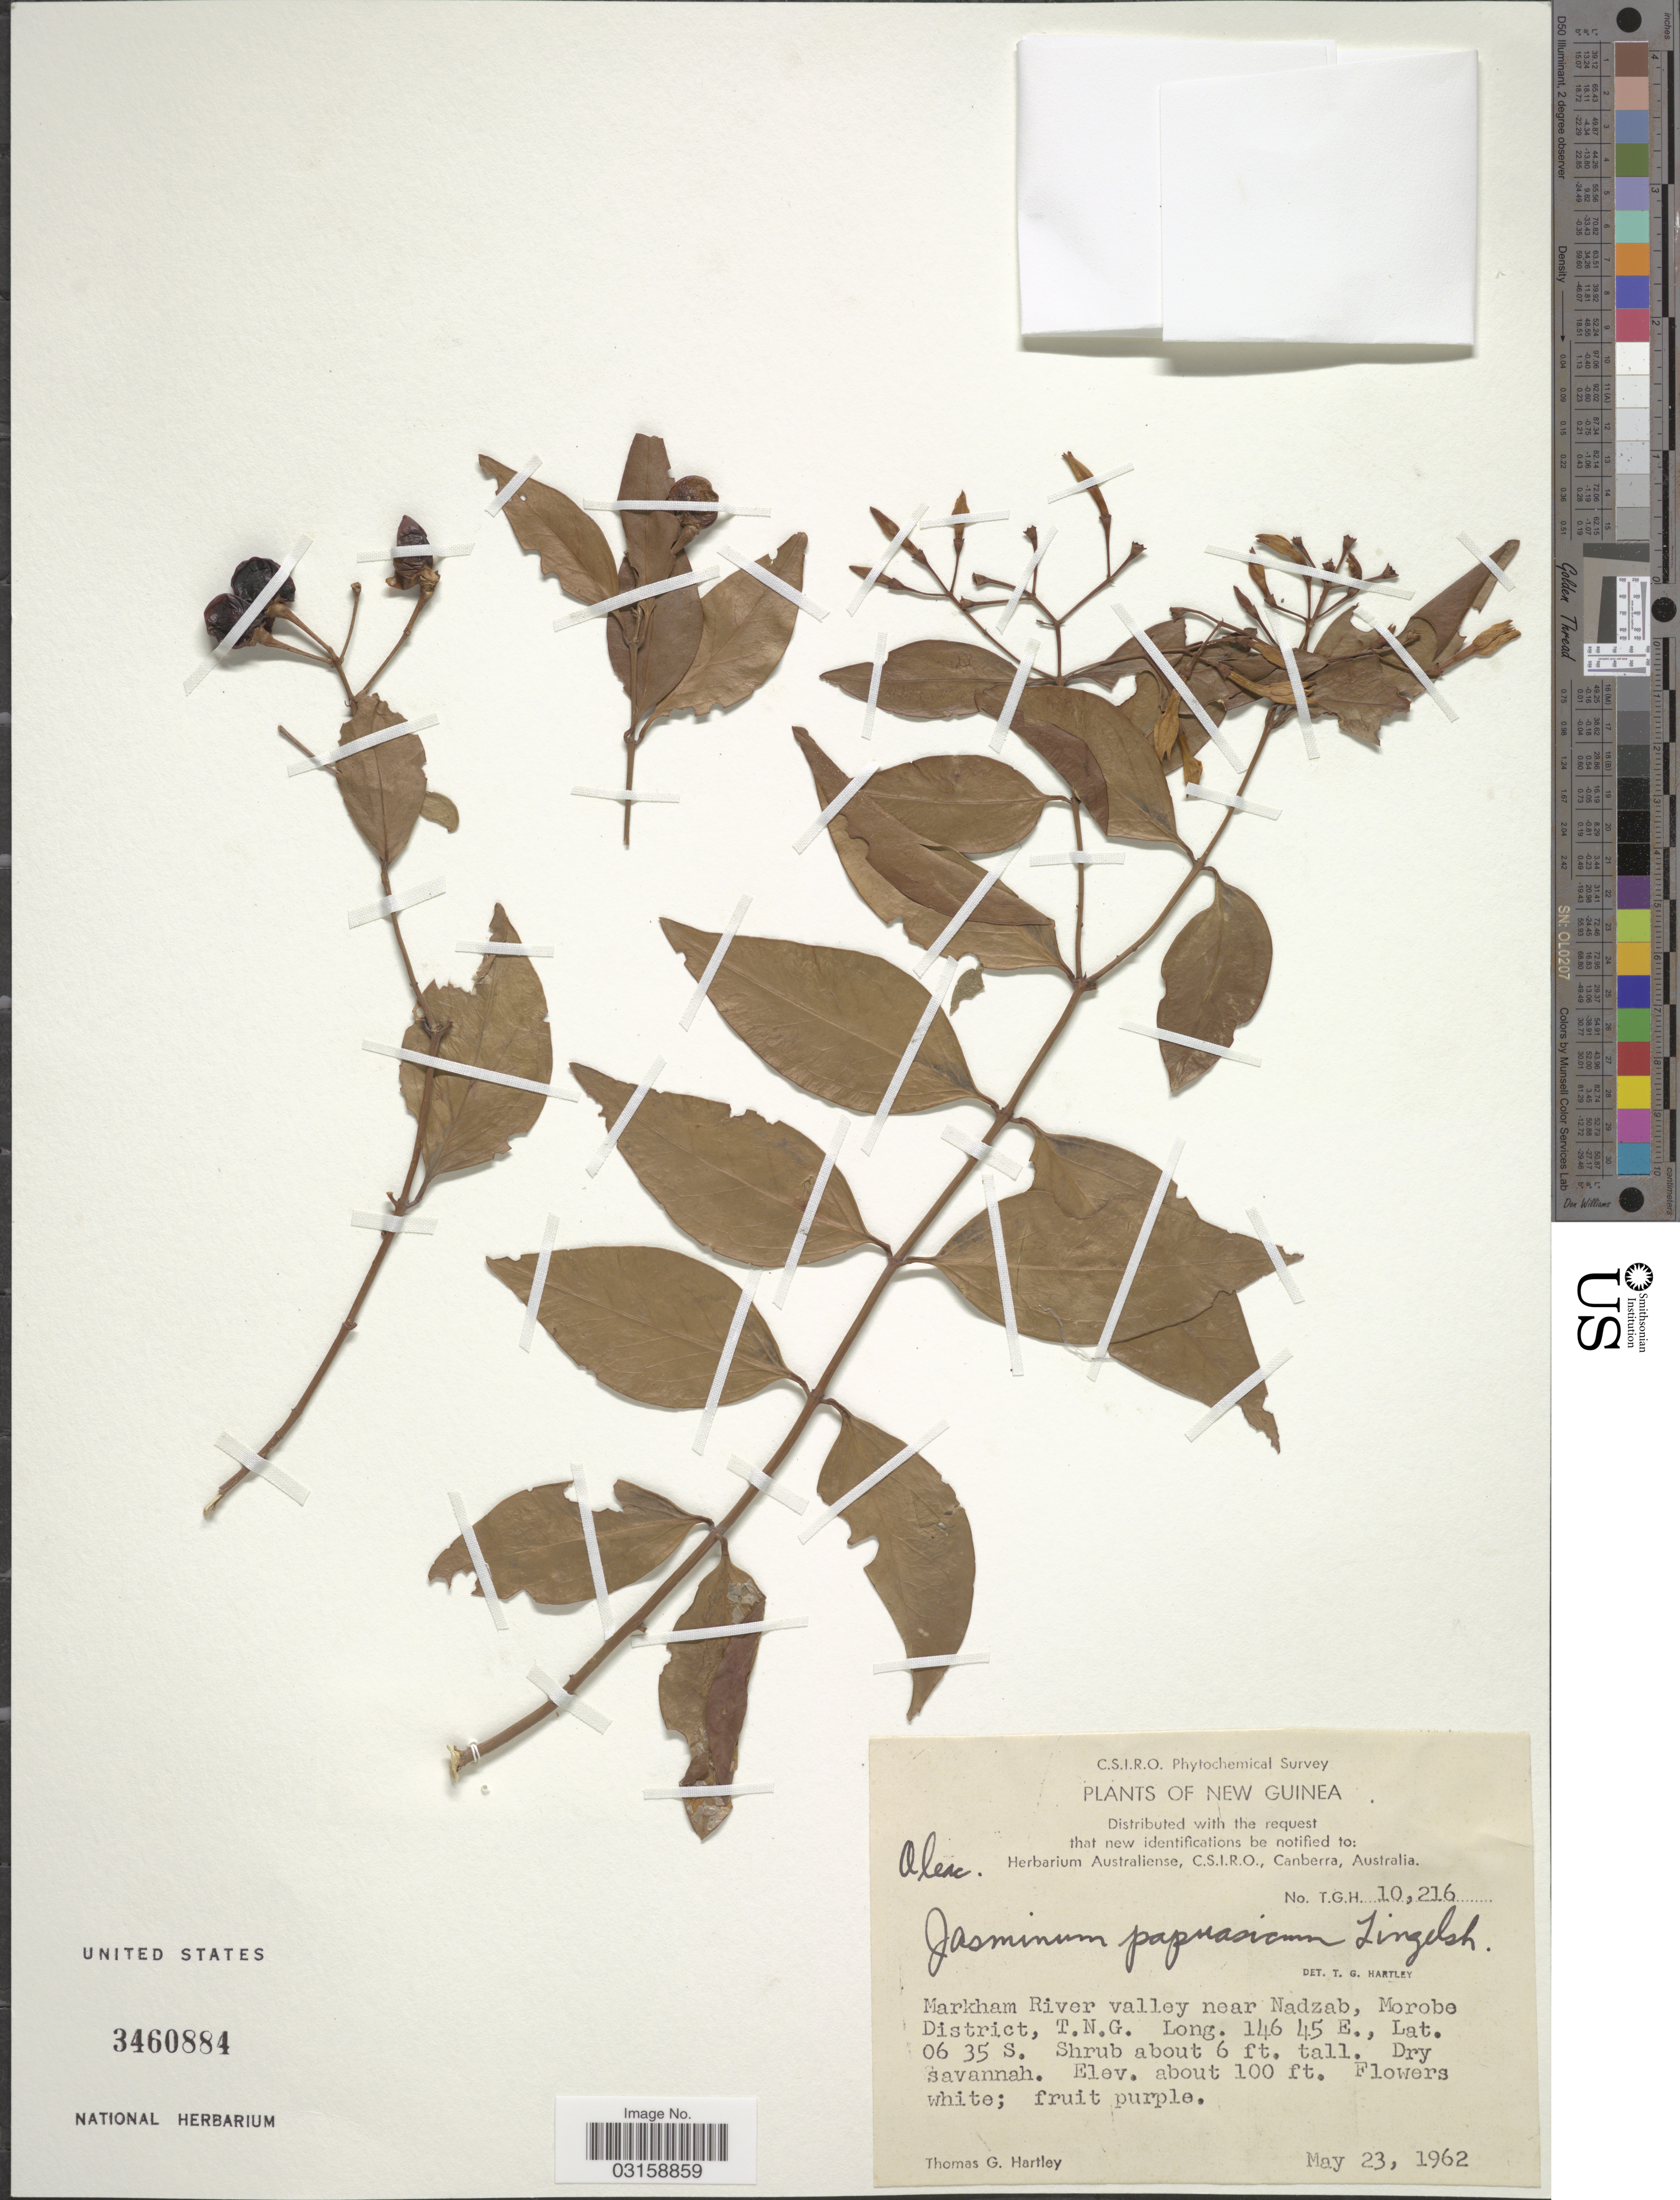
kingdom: Plantae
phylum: Tracheophyta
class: Magnoliopsida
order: Lamiales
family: Oleaceae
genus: Jasminum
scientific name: Jasminum papuasicum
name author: Lingelsh.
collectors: T. G. Hartley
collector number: TGH10216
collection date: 1962-05-23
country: Papua New Guinea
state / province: Morobe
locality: New Guinea. Markham River valley near Nadzab, T.N.G.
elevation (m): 30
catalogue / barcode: US 3460884